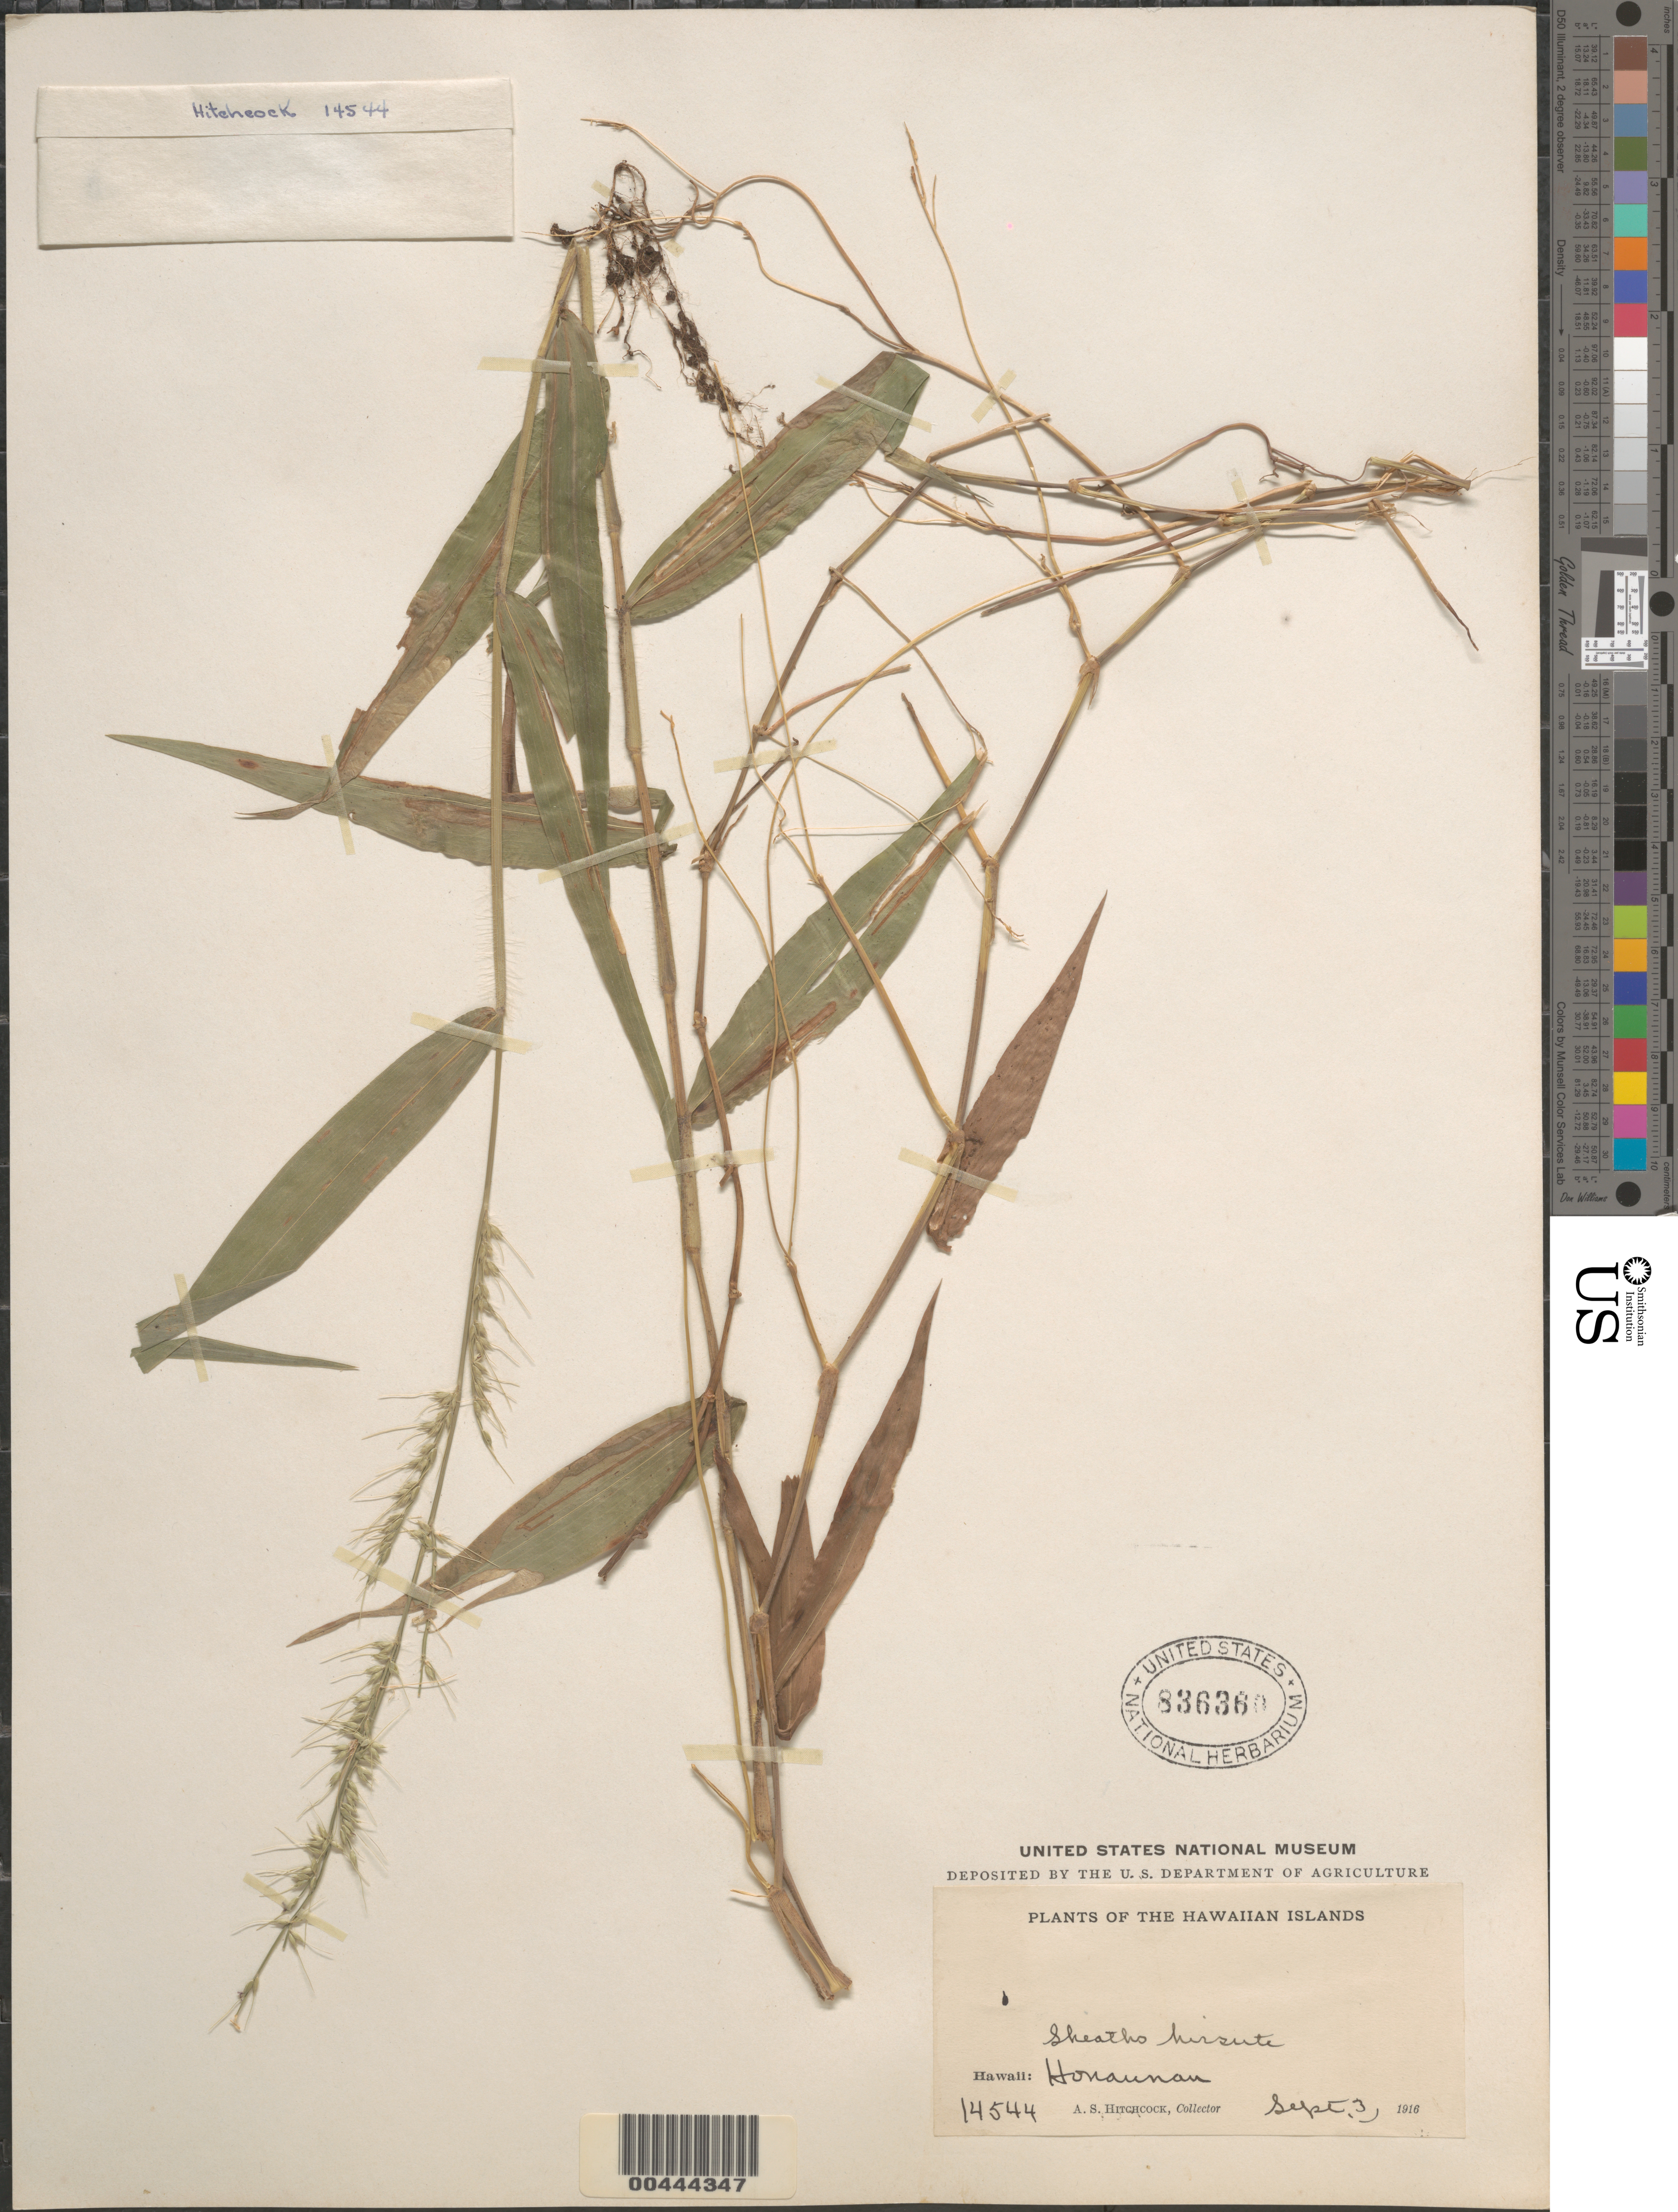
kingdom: Plantae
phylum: Tracheophyta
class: Liliopsida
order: Poales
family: Poaceae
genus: Oplismenus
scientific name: Oplismenus compositus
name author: (L.) P. Beauv.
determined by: Faccenda, K.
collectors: A. S. Hitchcock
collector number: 14544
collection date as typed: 3 Sep 1916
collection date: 1916-09-03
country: United States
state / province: Hawaii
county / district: Hawaii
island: Hawaii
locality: Honaunau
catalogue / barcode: US 836360